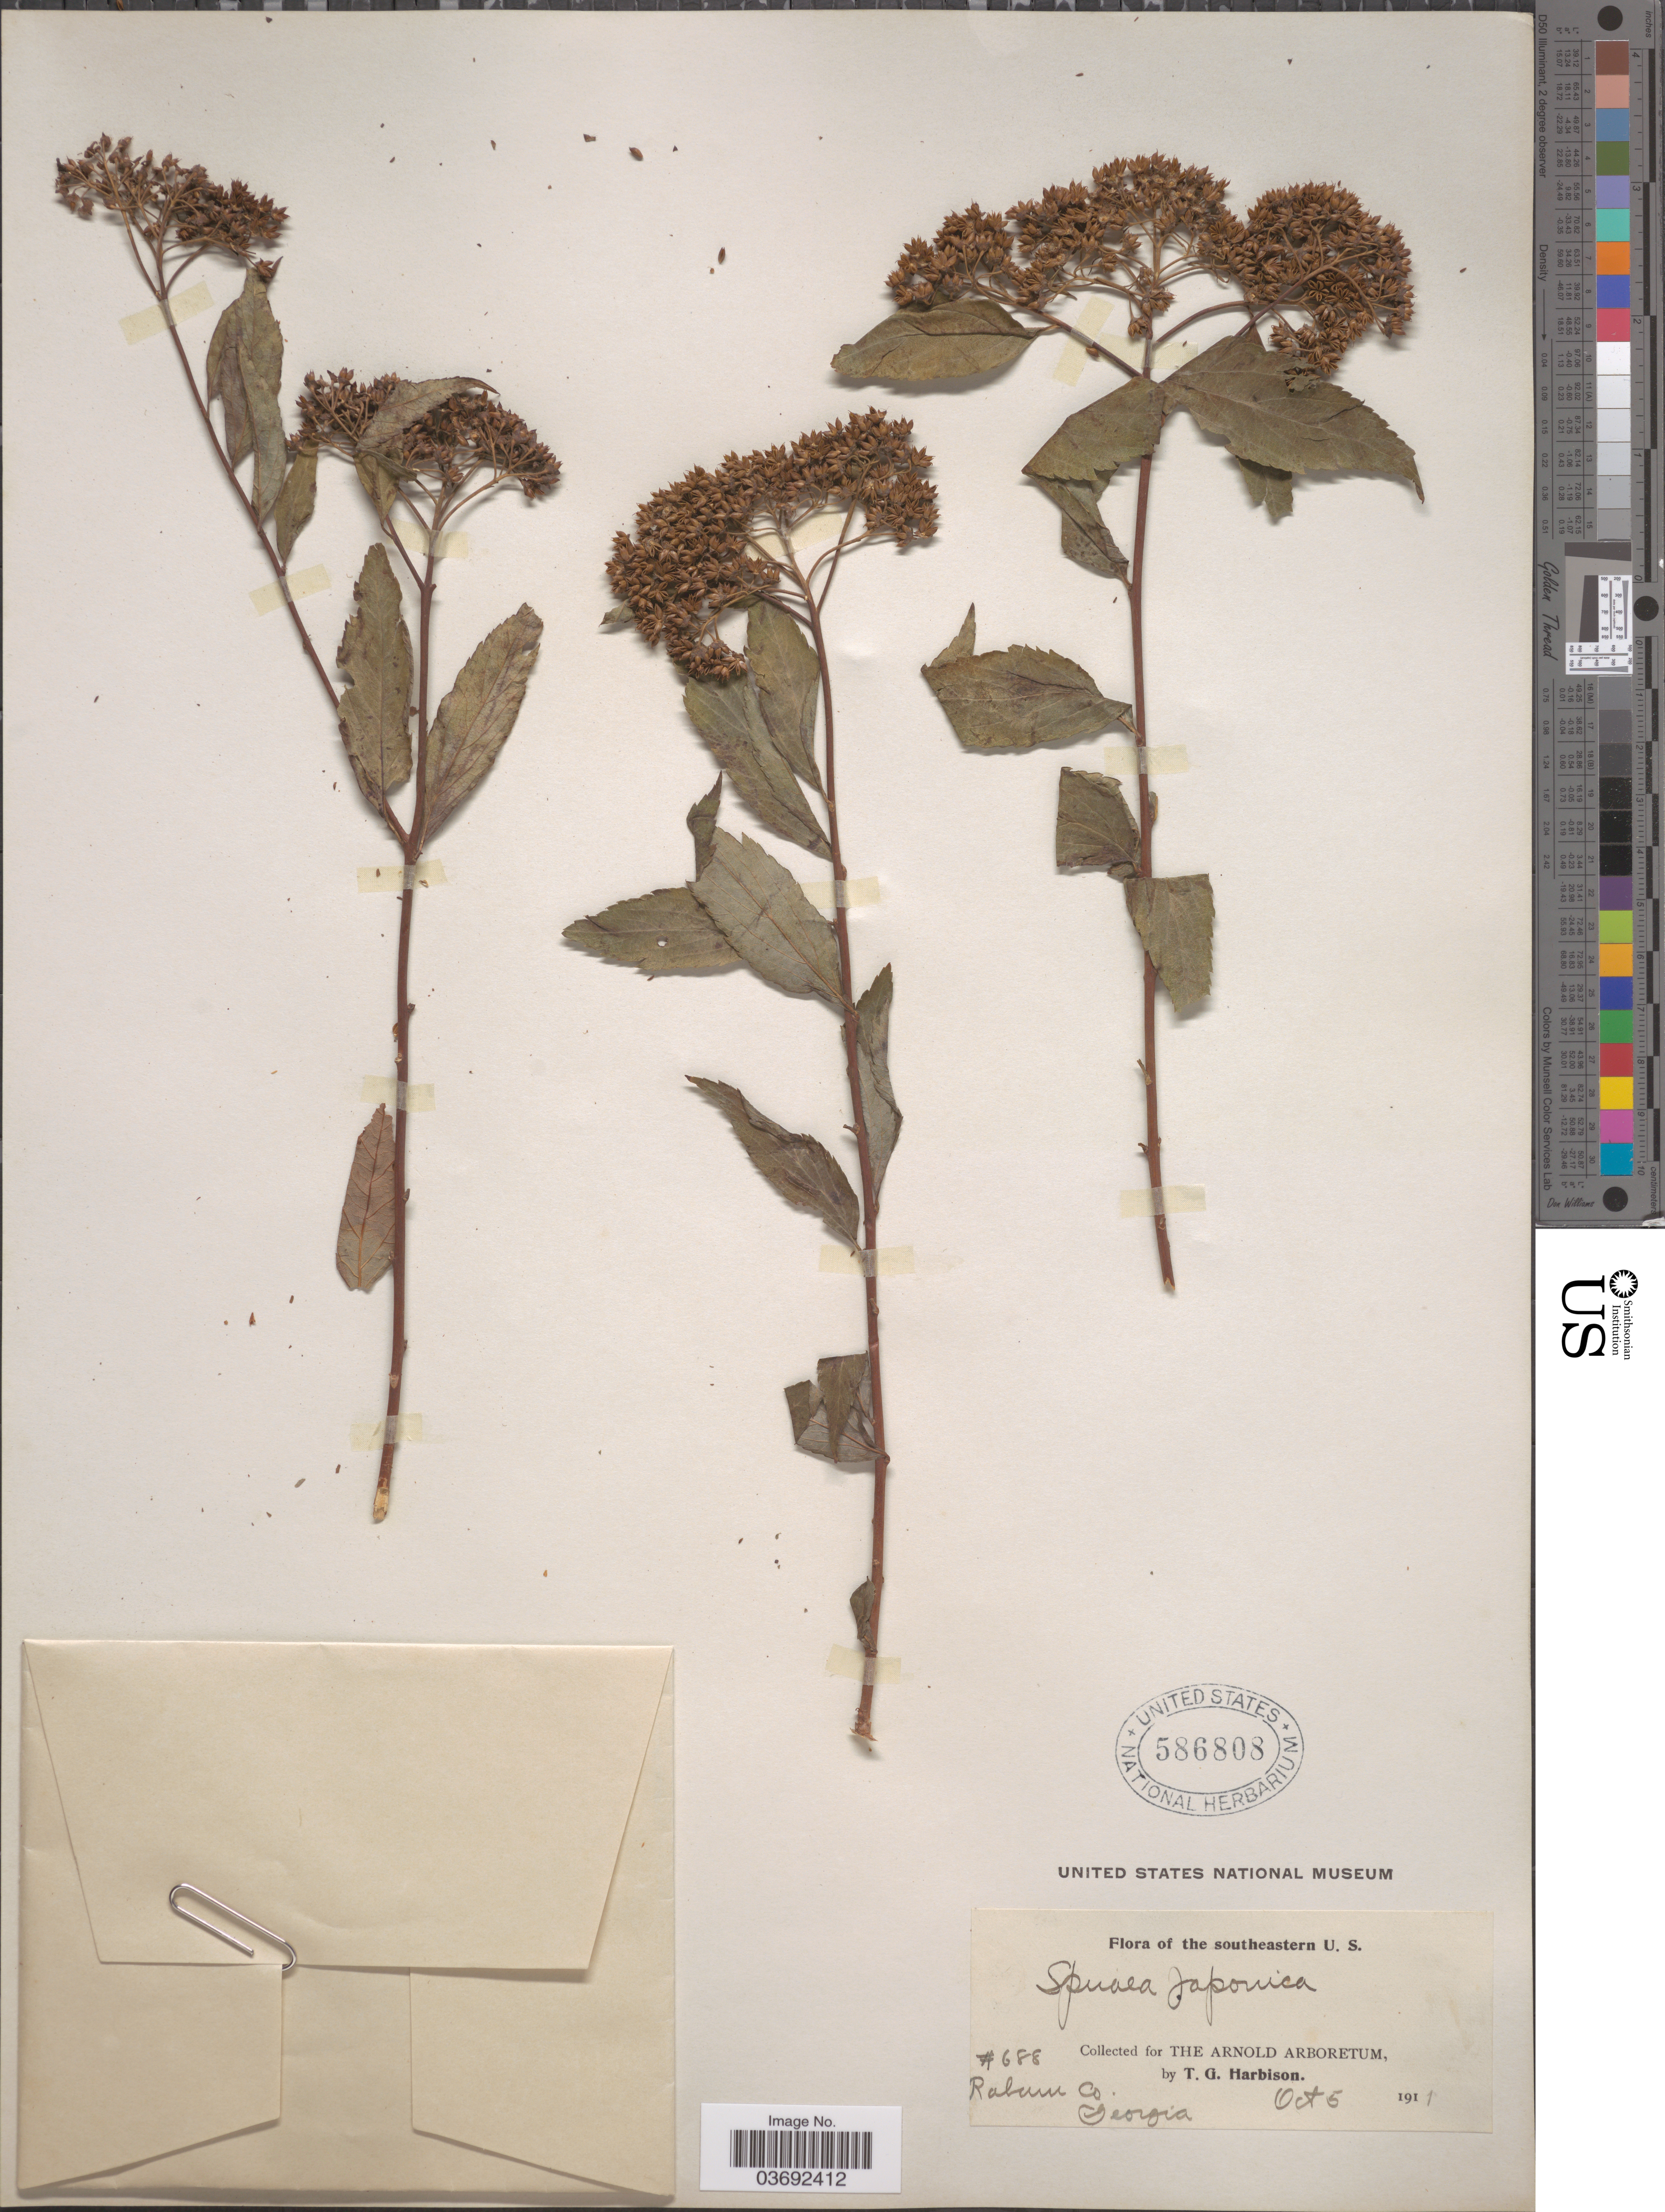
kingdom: Plantae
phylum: Tracheophyta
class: Magnoliopsida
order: Rosales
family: Rosaceae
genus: Spiraea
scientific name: Spiraea japonica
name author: L. f.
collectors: T. Harbison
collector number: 688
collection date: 1911-10-05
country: United States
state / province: Georgia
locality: Southeastern U. S. Rabun Co.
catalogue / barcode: US 586808